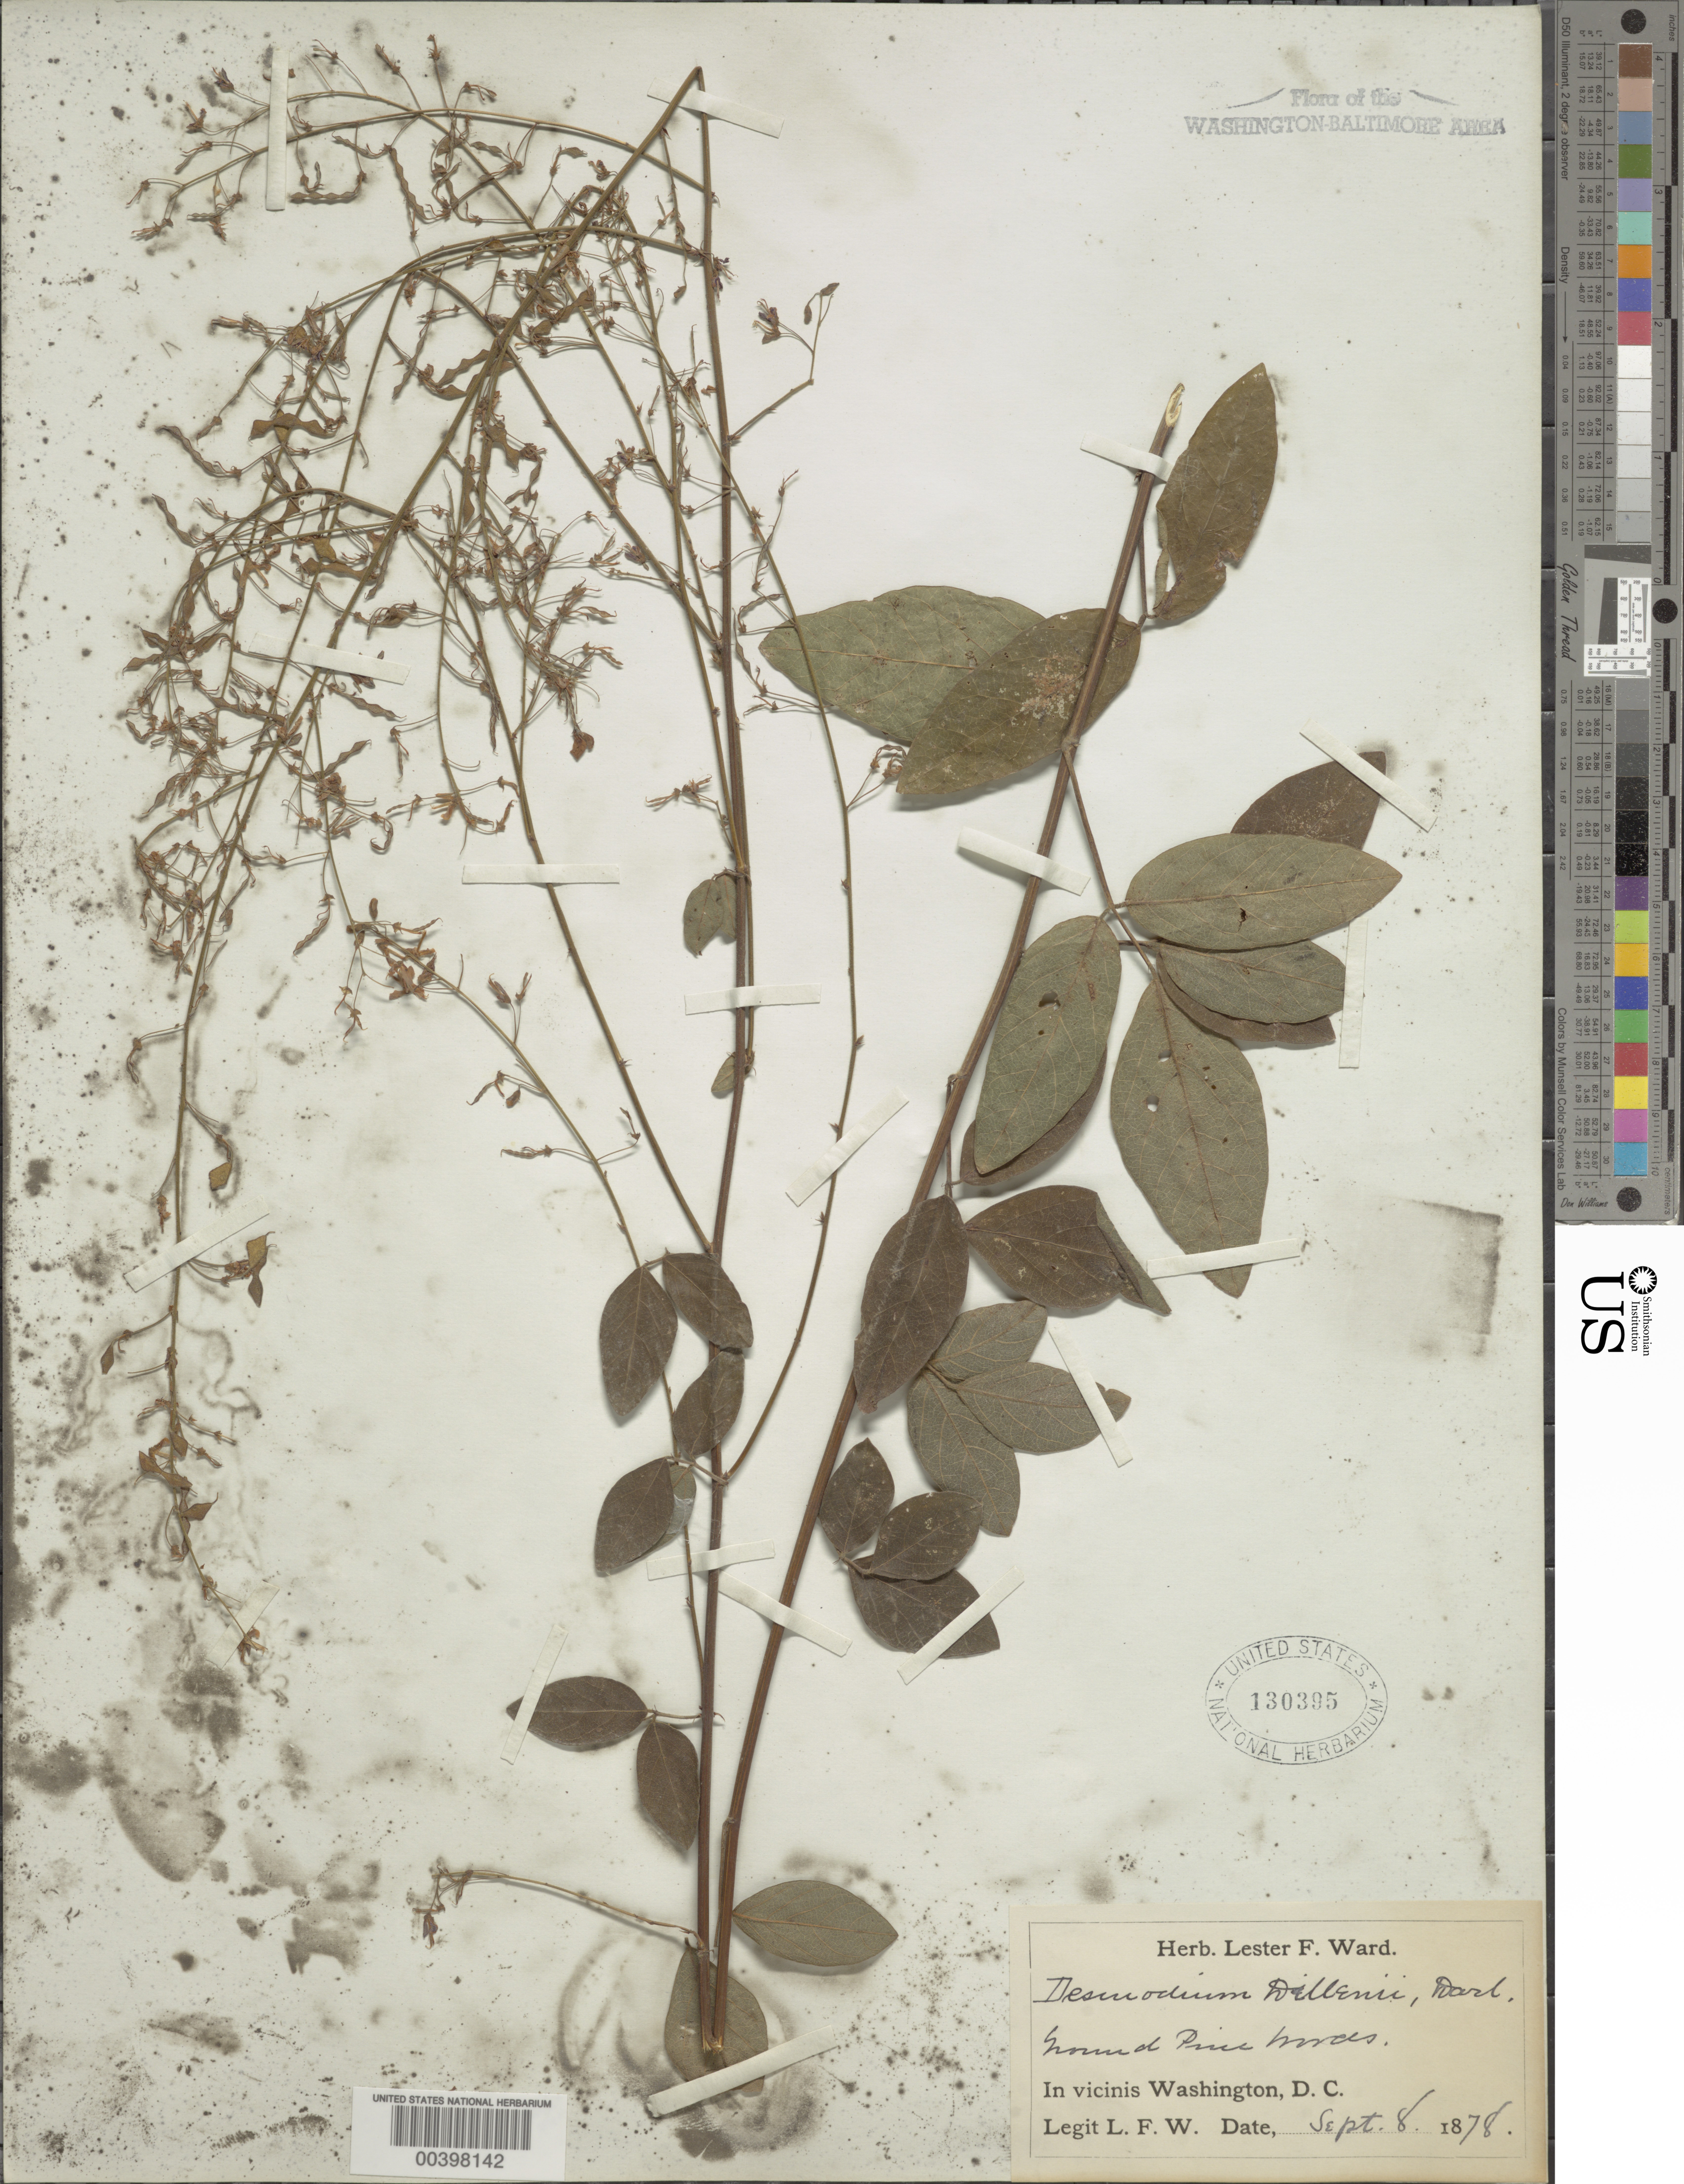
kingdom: Plantae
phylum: Tracheophyta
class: Magnoliopsida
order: Fabales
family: Fabaceae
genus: Desmodium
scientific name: Desmodium glabellum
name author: (Michx.) DC.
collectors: L. F. Ward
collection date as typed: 08 Sep 1878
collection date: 1878-09-08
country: United States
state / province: District of Columbia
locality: Ground Pine Woods Rock Creek Park and vicinity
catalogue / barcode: US 130395